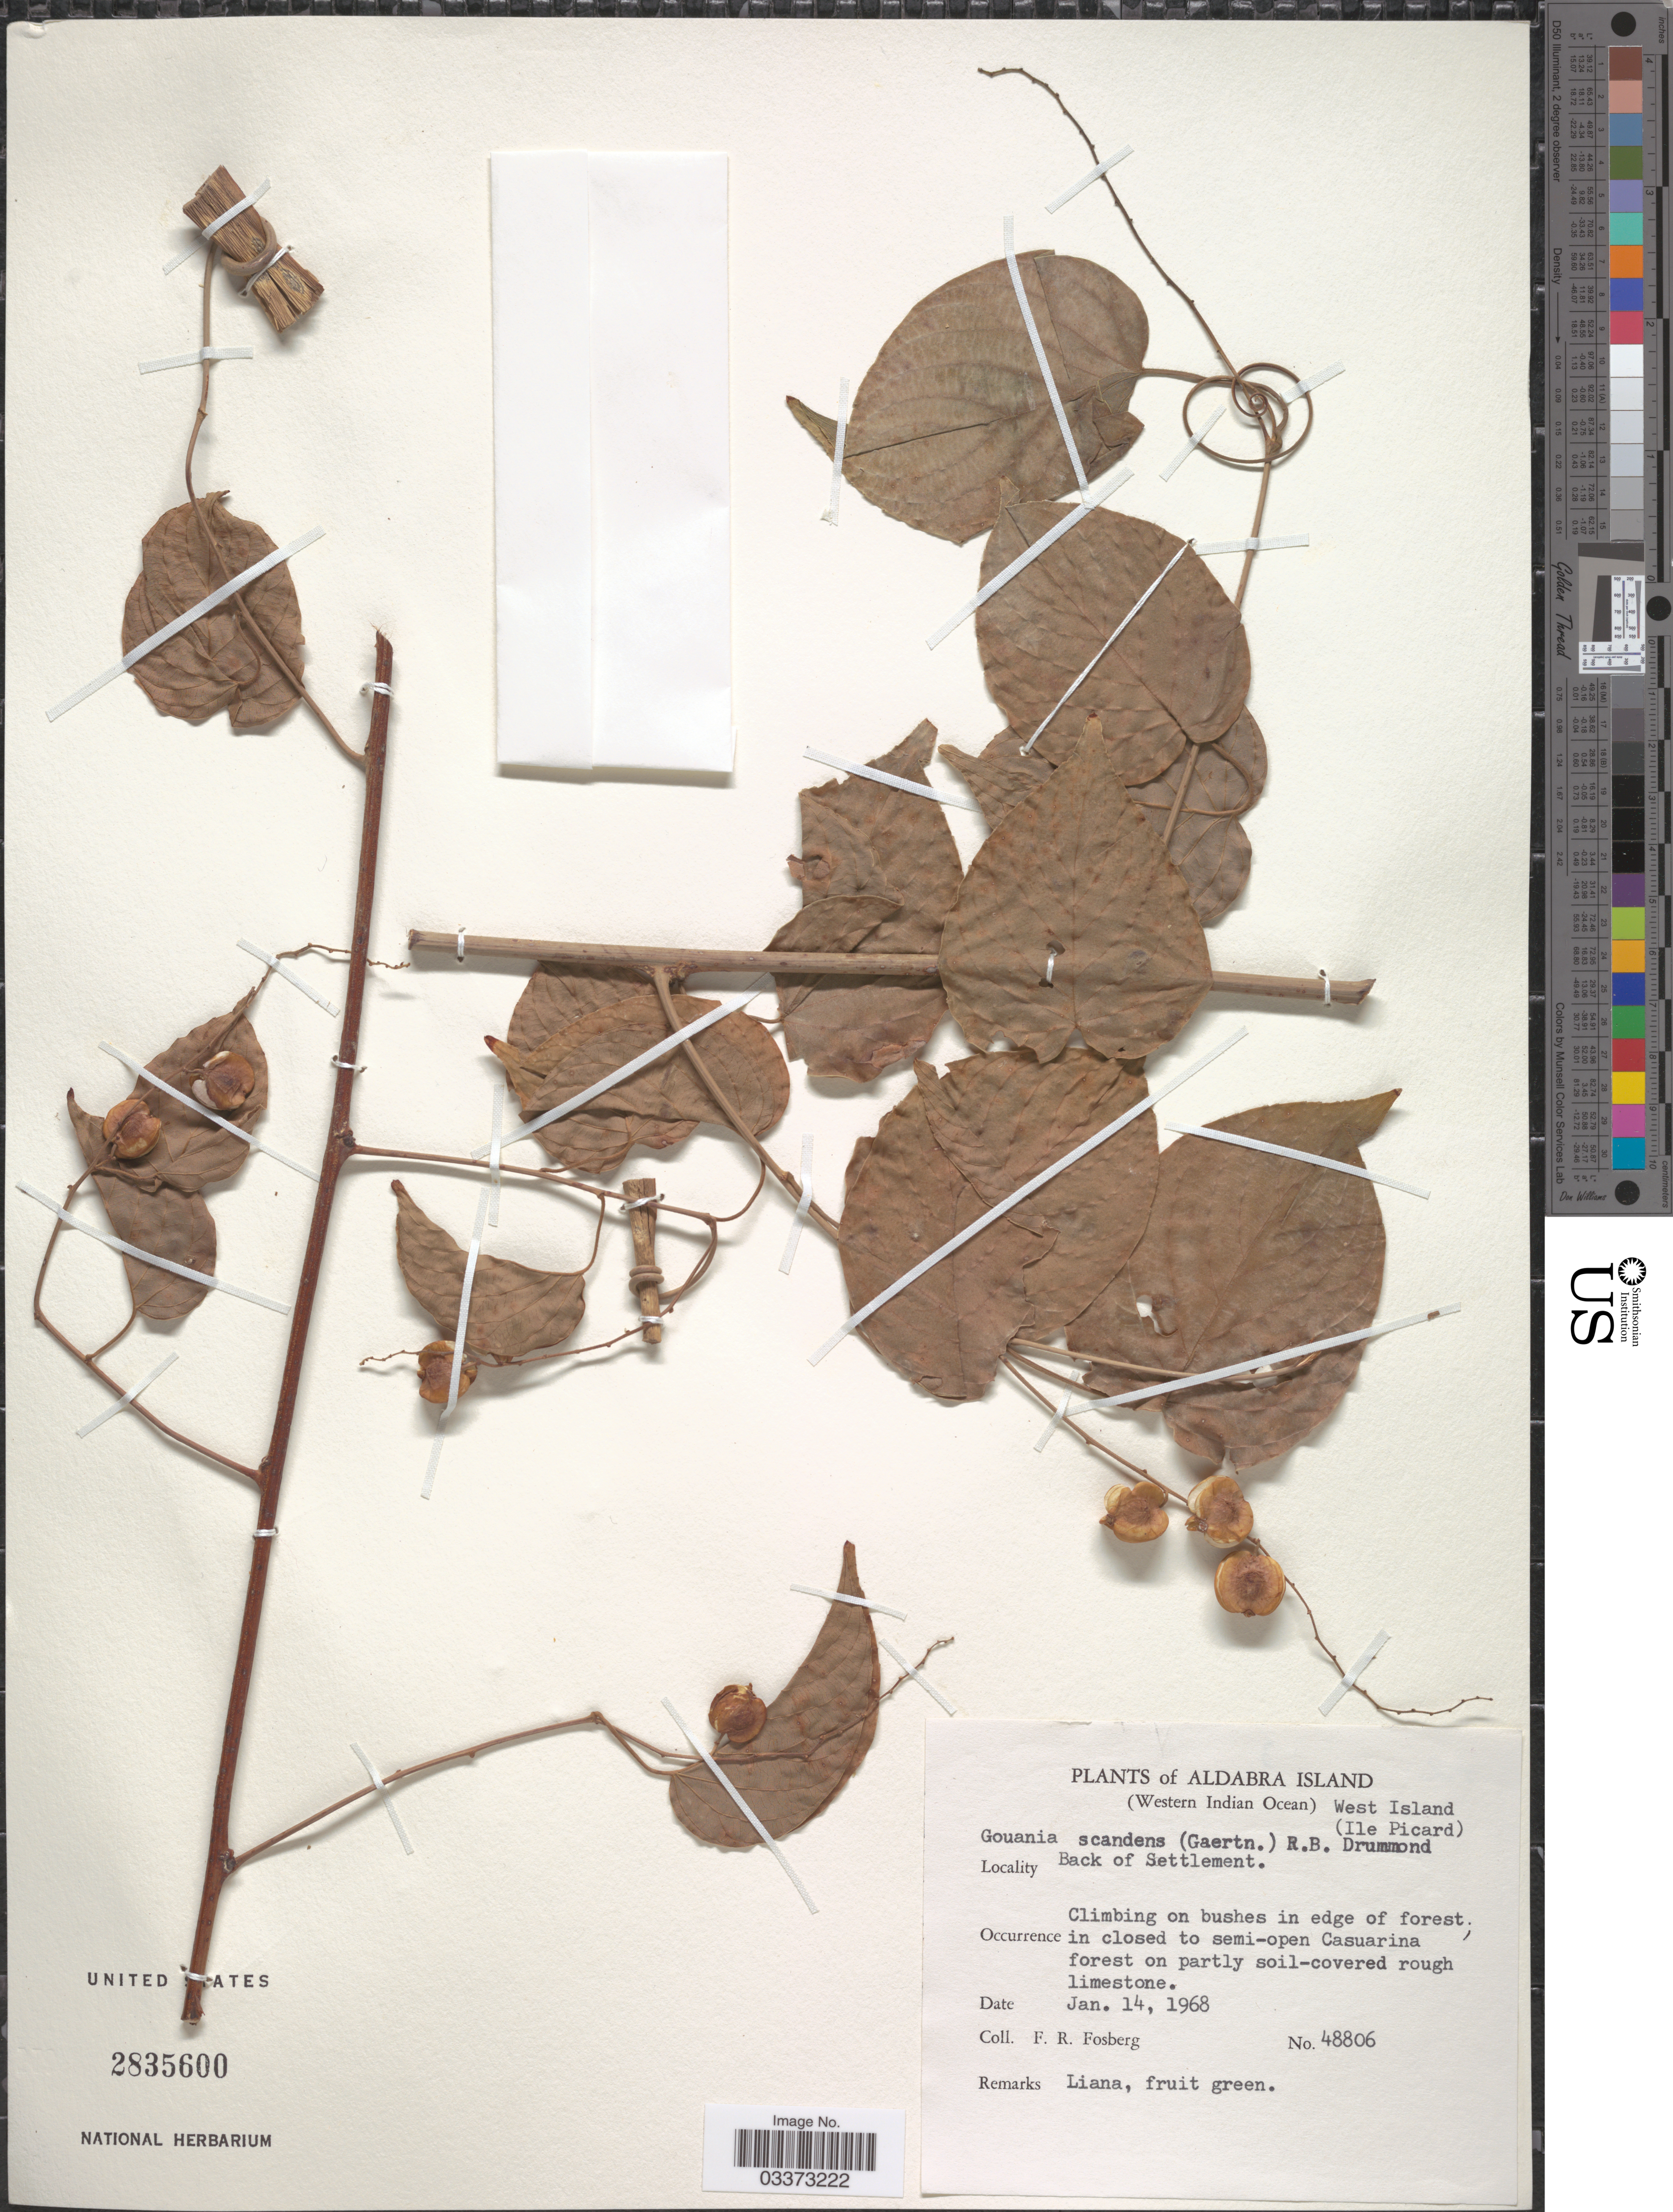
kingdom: Plantae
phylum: Tracheophyta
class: Magnoliopsida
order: Rosales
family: Rhamnaceae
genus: Gouania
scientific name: Gouania scandens subsp. scandens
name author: (Gaertn.) R.B. Drumm.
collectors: F. R. Fosberg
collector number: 48806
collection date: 1968-01-14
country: Seychelles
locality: Aldabra Island (Western Indian Ocean). West Island (Ile Picard). Back of Settlement.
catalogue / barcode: US 2835600